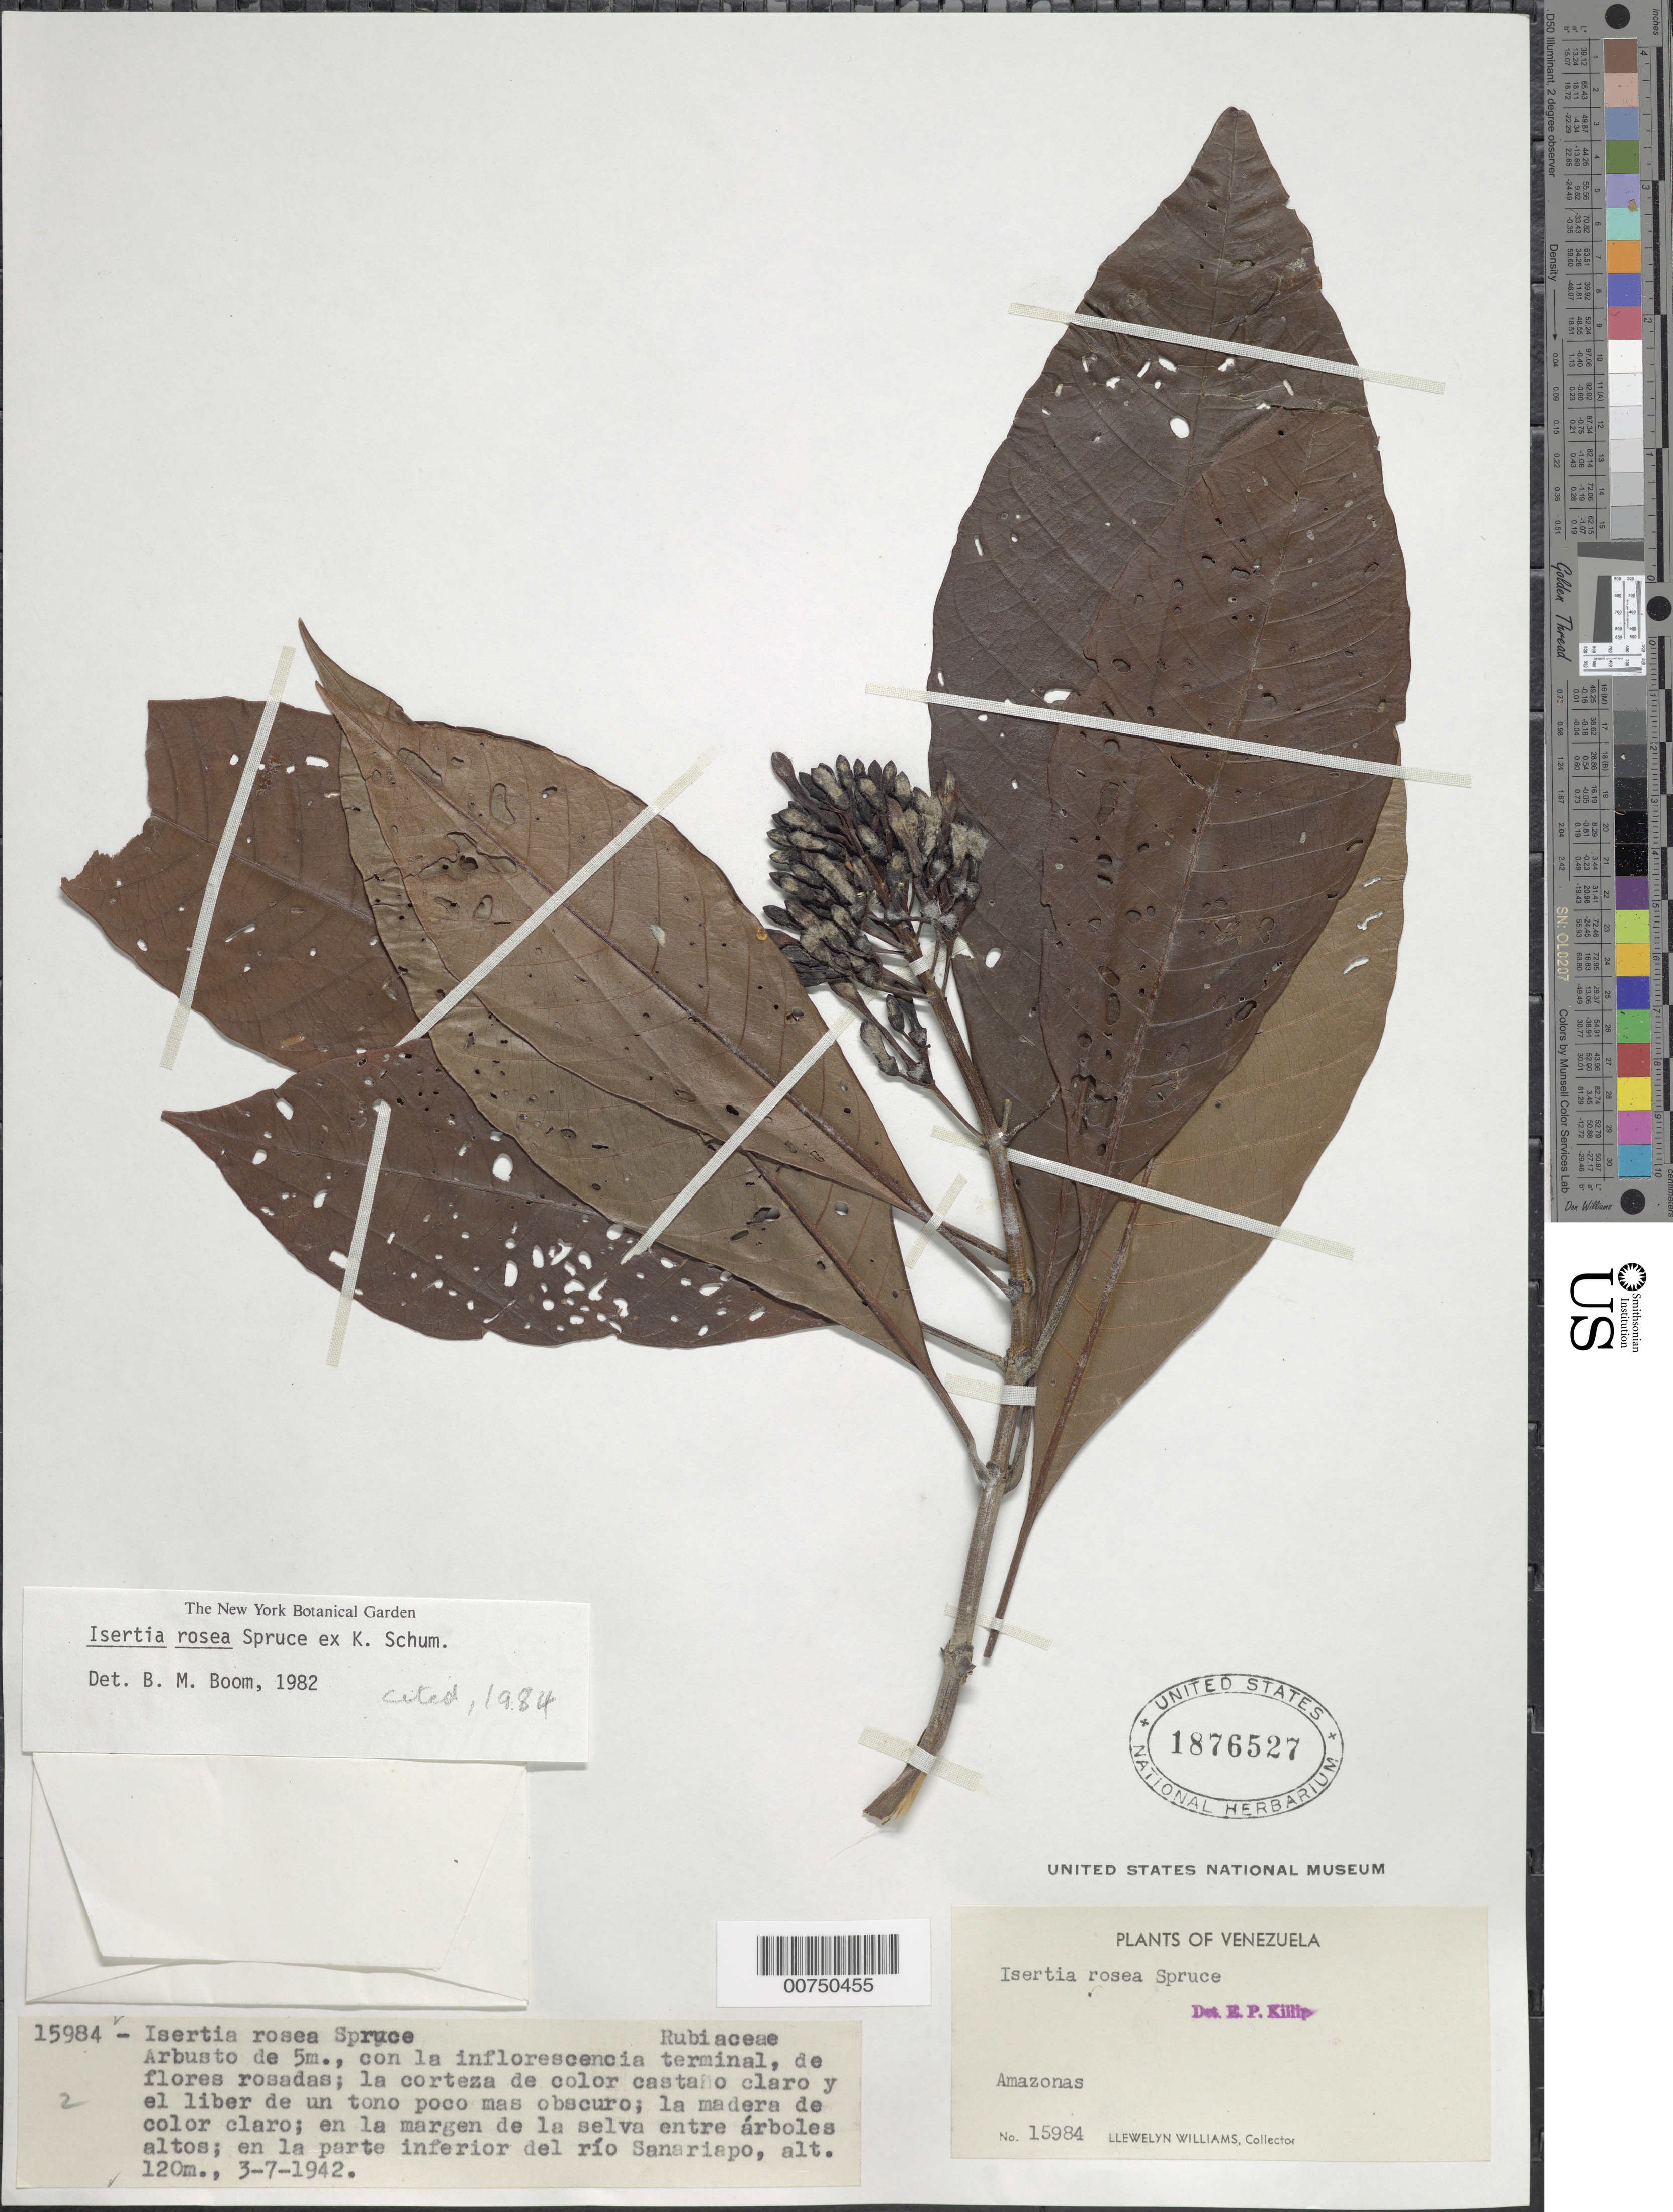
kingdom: Plantae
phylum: Tracheophyta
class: Magnoliopsida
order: Gentianales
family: Rubiaceae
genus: Isertia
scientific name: Isertia rosea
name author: Spruce ex K. Schum.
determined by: Boom, B. M.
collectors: Ll. Williams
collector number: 15984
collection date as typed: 3-Jul-42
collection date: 1942-07-03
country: Venezuela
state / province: Amazonas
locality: Río Sanariapo, en su parte inferíor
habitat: Margen de la selva entre arboles altos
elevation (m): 120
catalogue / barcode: US 1876527